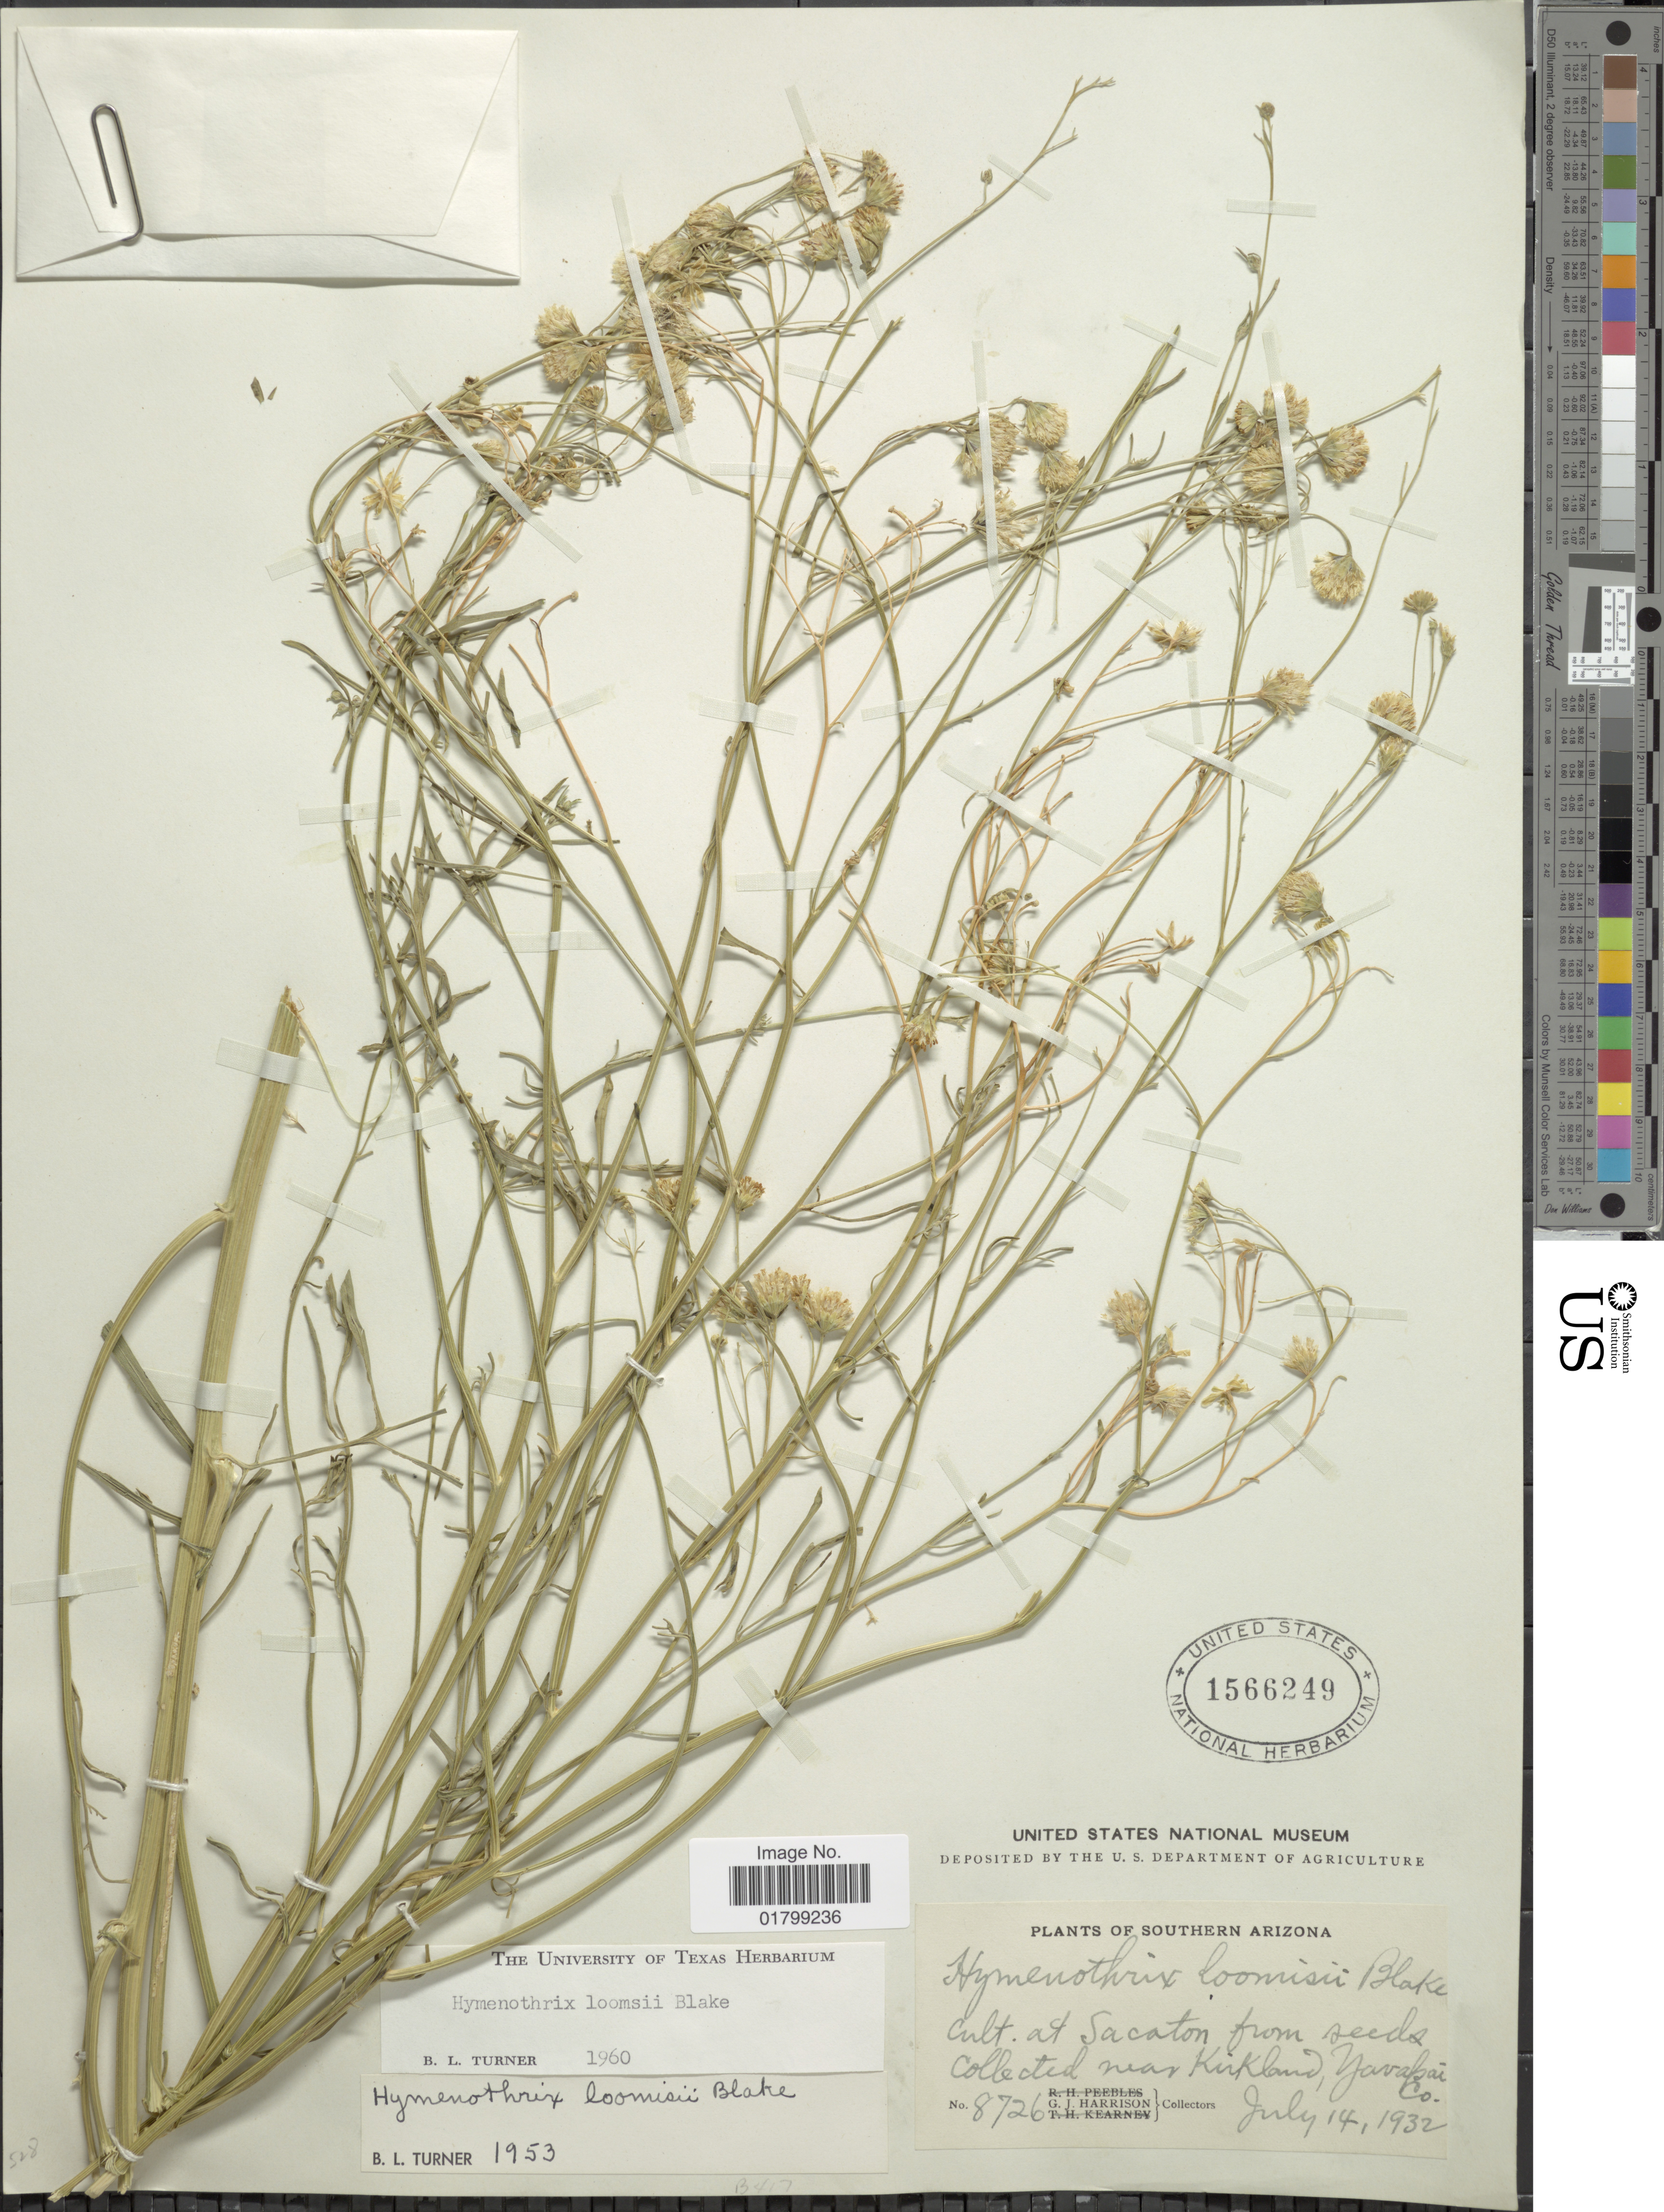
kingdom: Plantae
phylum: Tracheophyta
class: Magnoliopsida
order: Asterales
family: Asteraceae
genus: Hymenothrix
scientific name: Hymenothrix loomisii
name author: S.F. Blake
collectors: G. J. Harrison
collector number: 8726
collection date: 1932-07-14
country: United States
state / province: Arizona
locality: Southern Arizona, near Kirkland, Yavapai Co.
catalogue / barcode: US 1566249